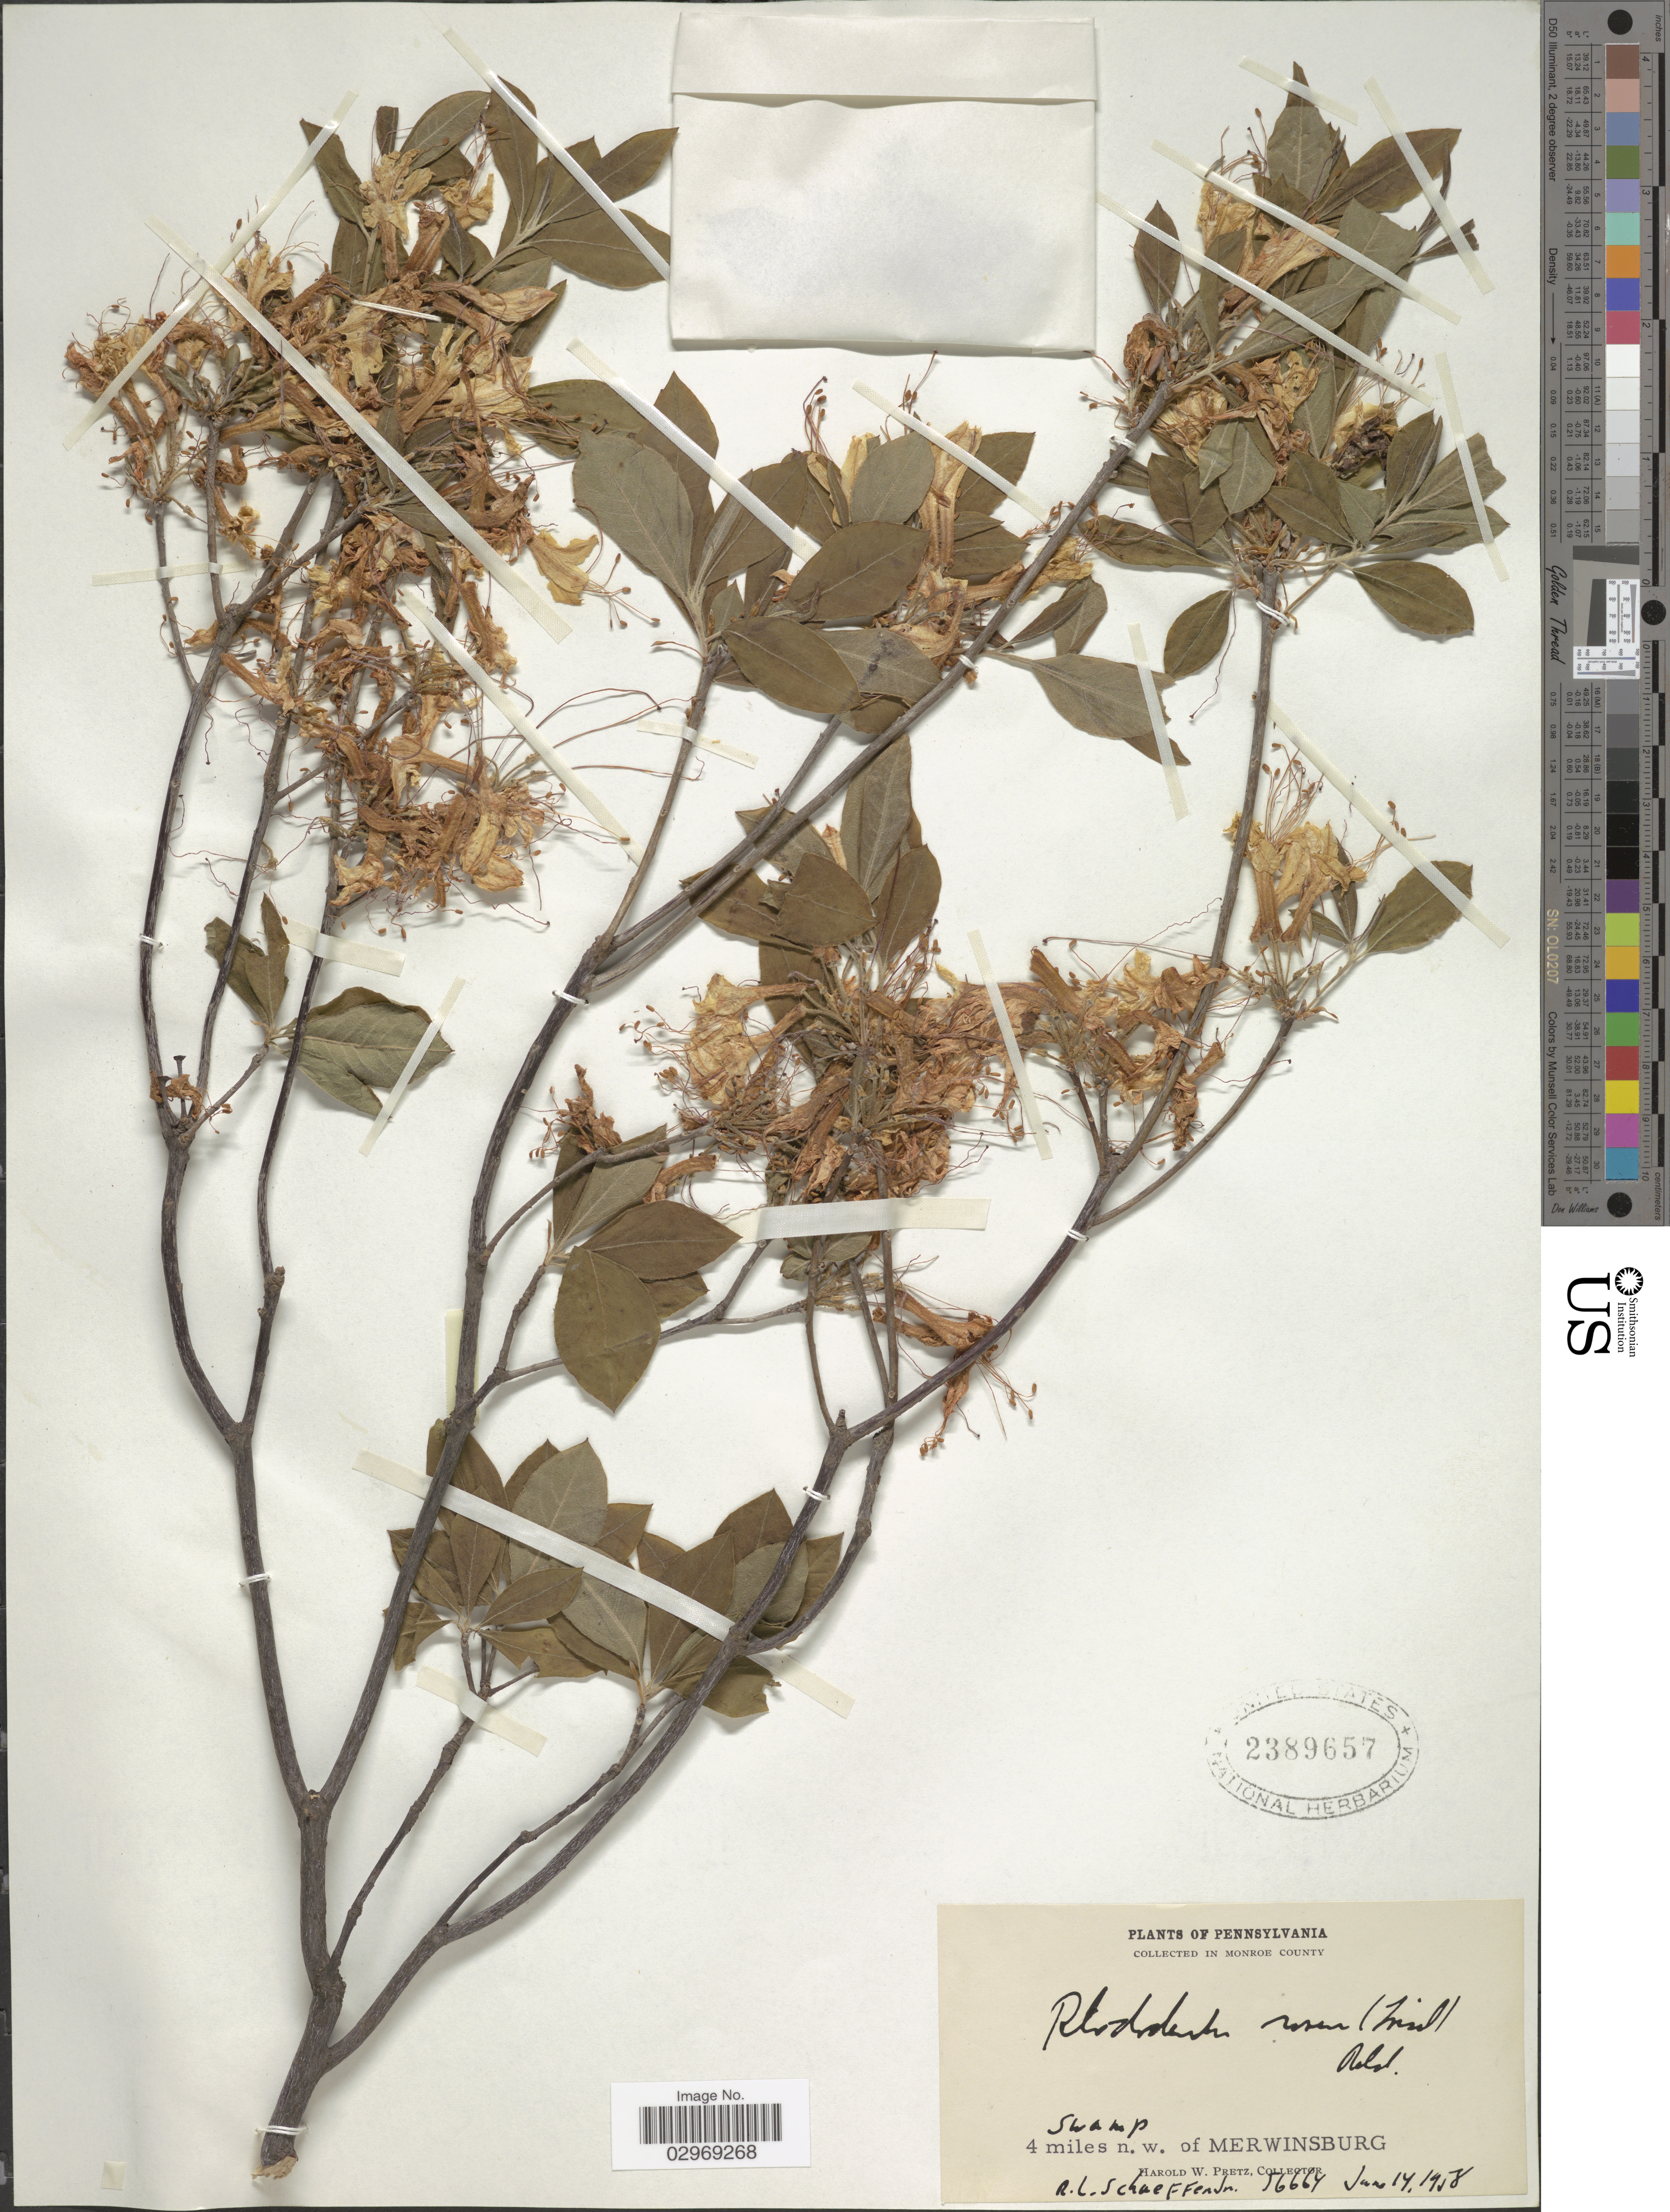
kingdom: Plantae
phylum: Tracheophyta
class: Magnoliopsida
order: Ericales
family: Ericaceae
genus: Rhododendron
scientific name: Rhododendron roseum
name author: (Loisel.) Rehder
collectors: H. W. Pretz & R. L. Schaeffer Jr.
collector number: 56664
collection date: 1958-06-14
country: United States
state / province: Pennsylvania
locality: In Monroe County, 4 miles n.w. of Merwinsburg.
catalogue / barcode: US 2389657